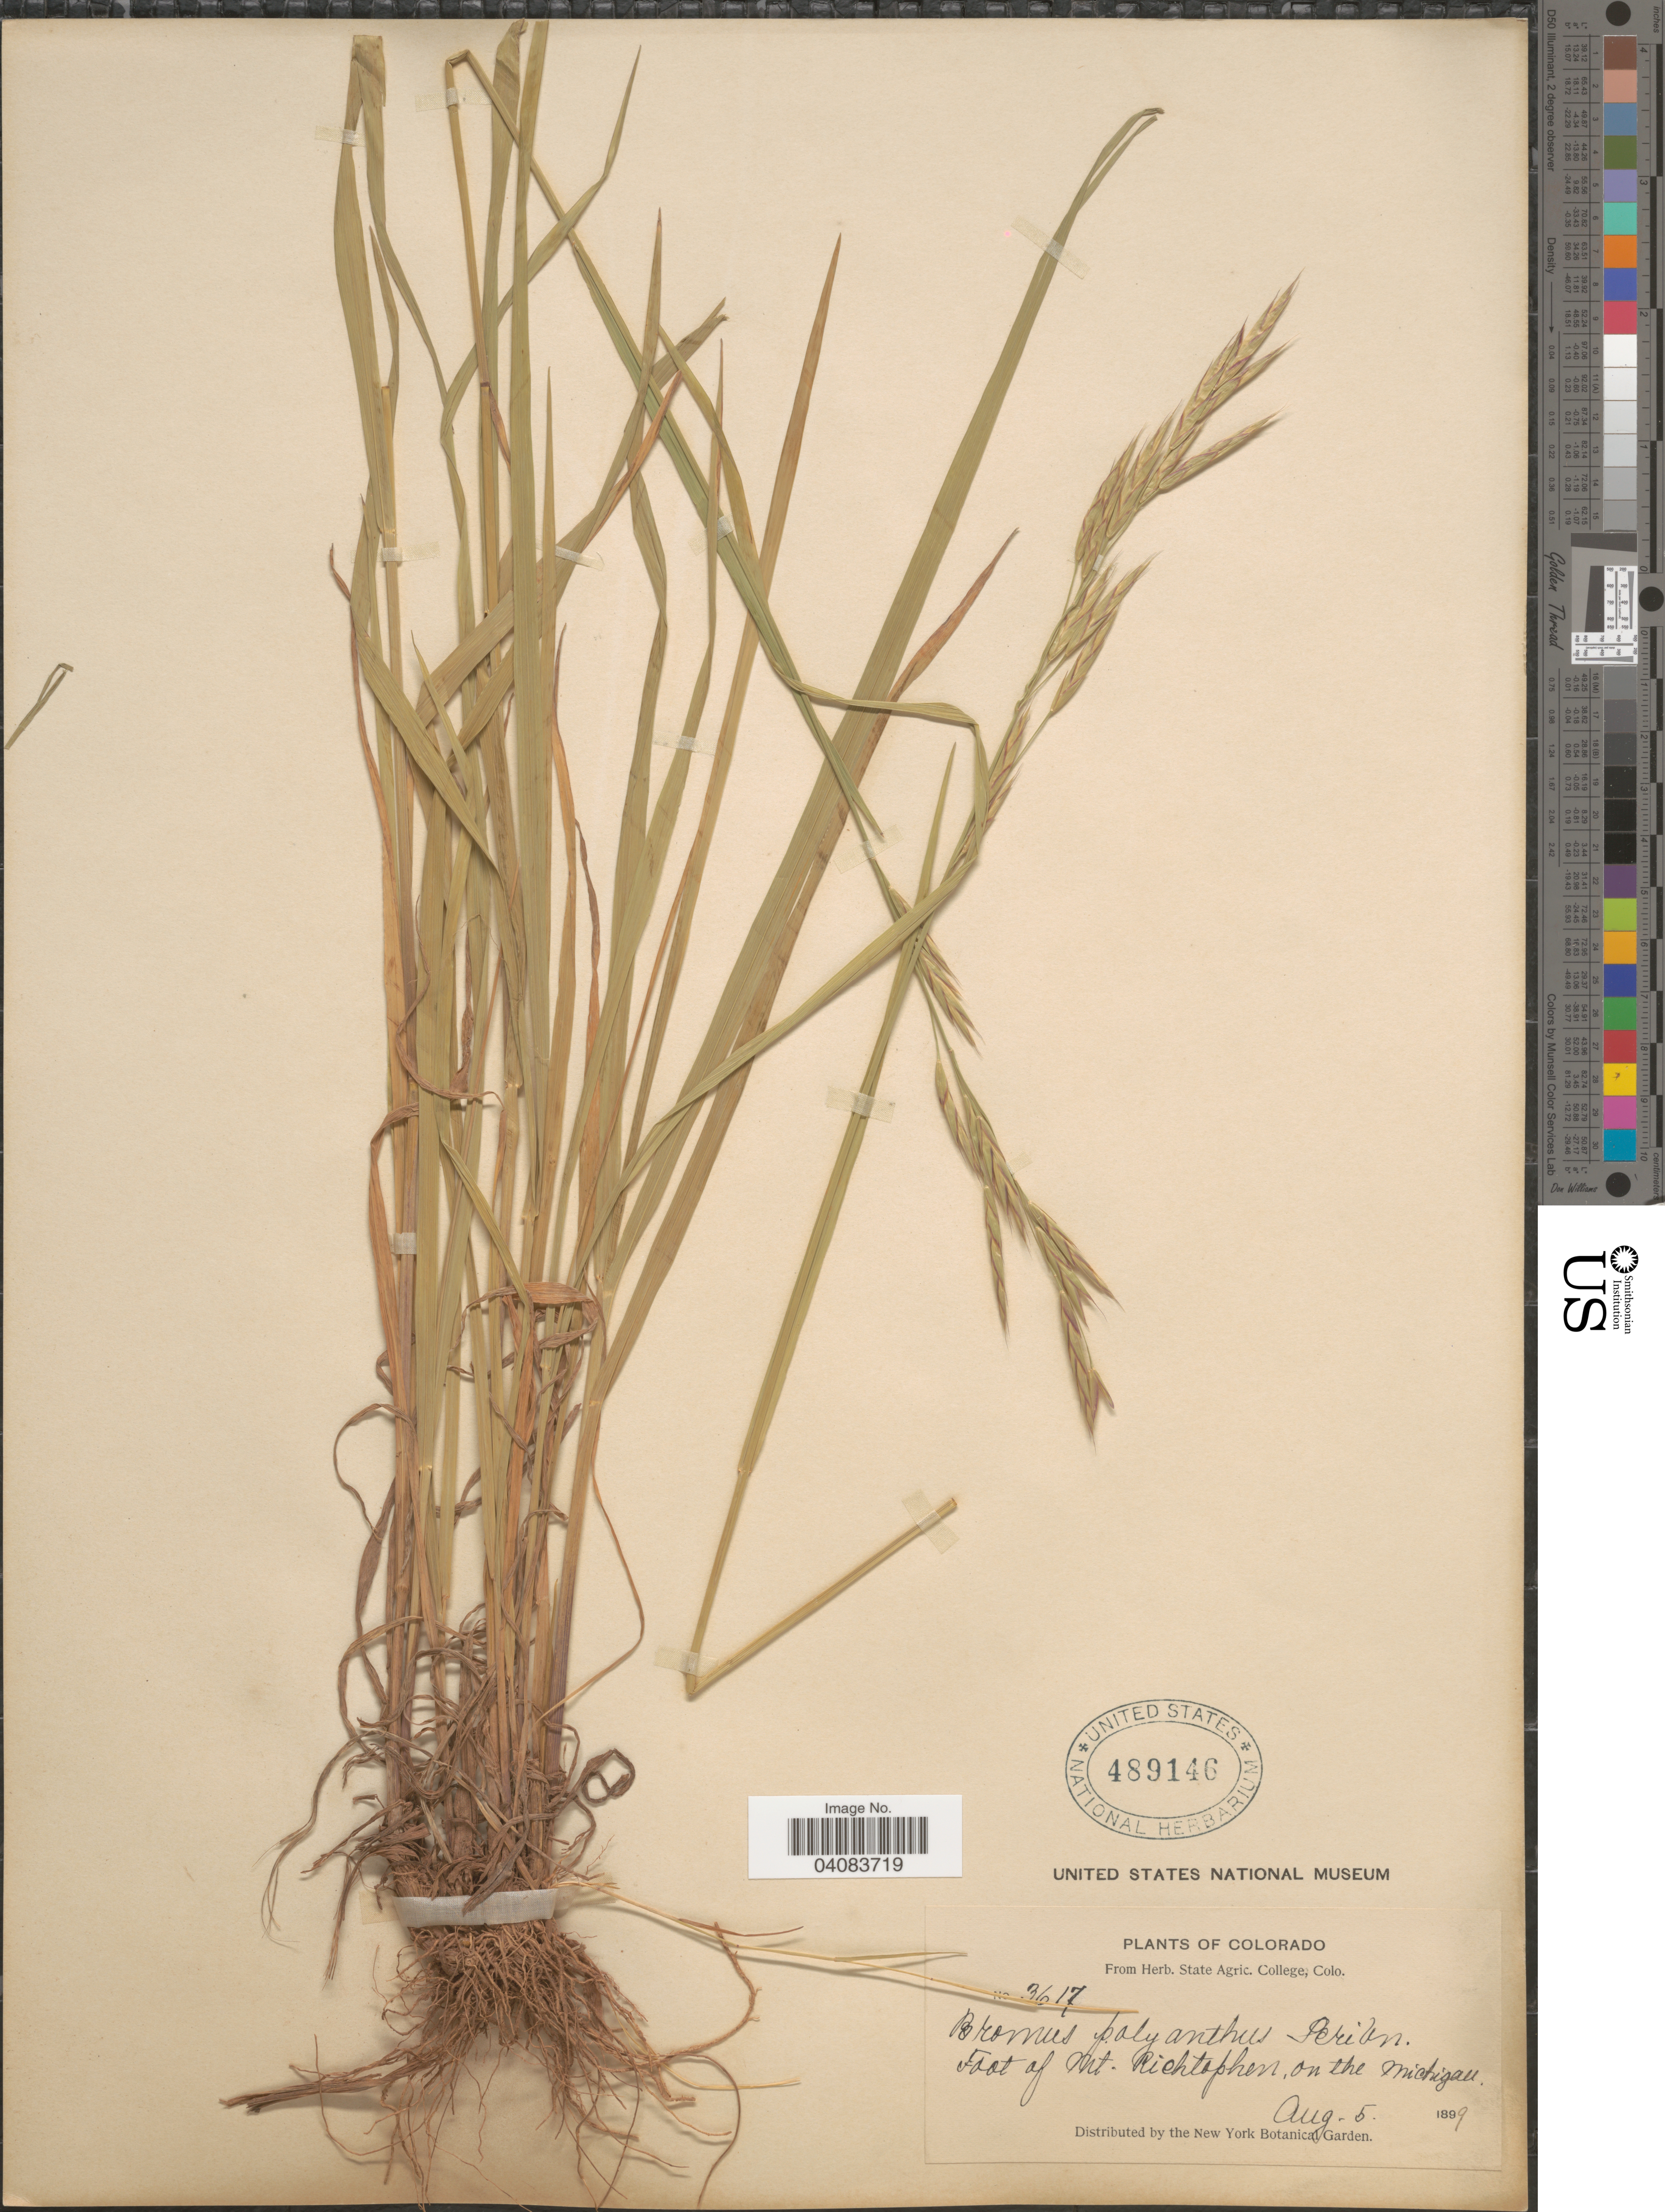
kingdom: Plantae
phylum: Tracheophyta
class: Liliopsida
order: Poales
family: Poaceae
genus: Bromus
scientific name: Bromus polyanthus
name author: Scribn. ex Shear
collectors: ex herb. State Agric. College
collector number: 3617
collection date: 1899-08-05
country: United States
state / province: Colorado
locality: Foot of Mt. Richtophen, on the Michigan.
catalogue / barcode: US 489146